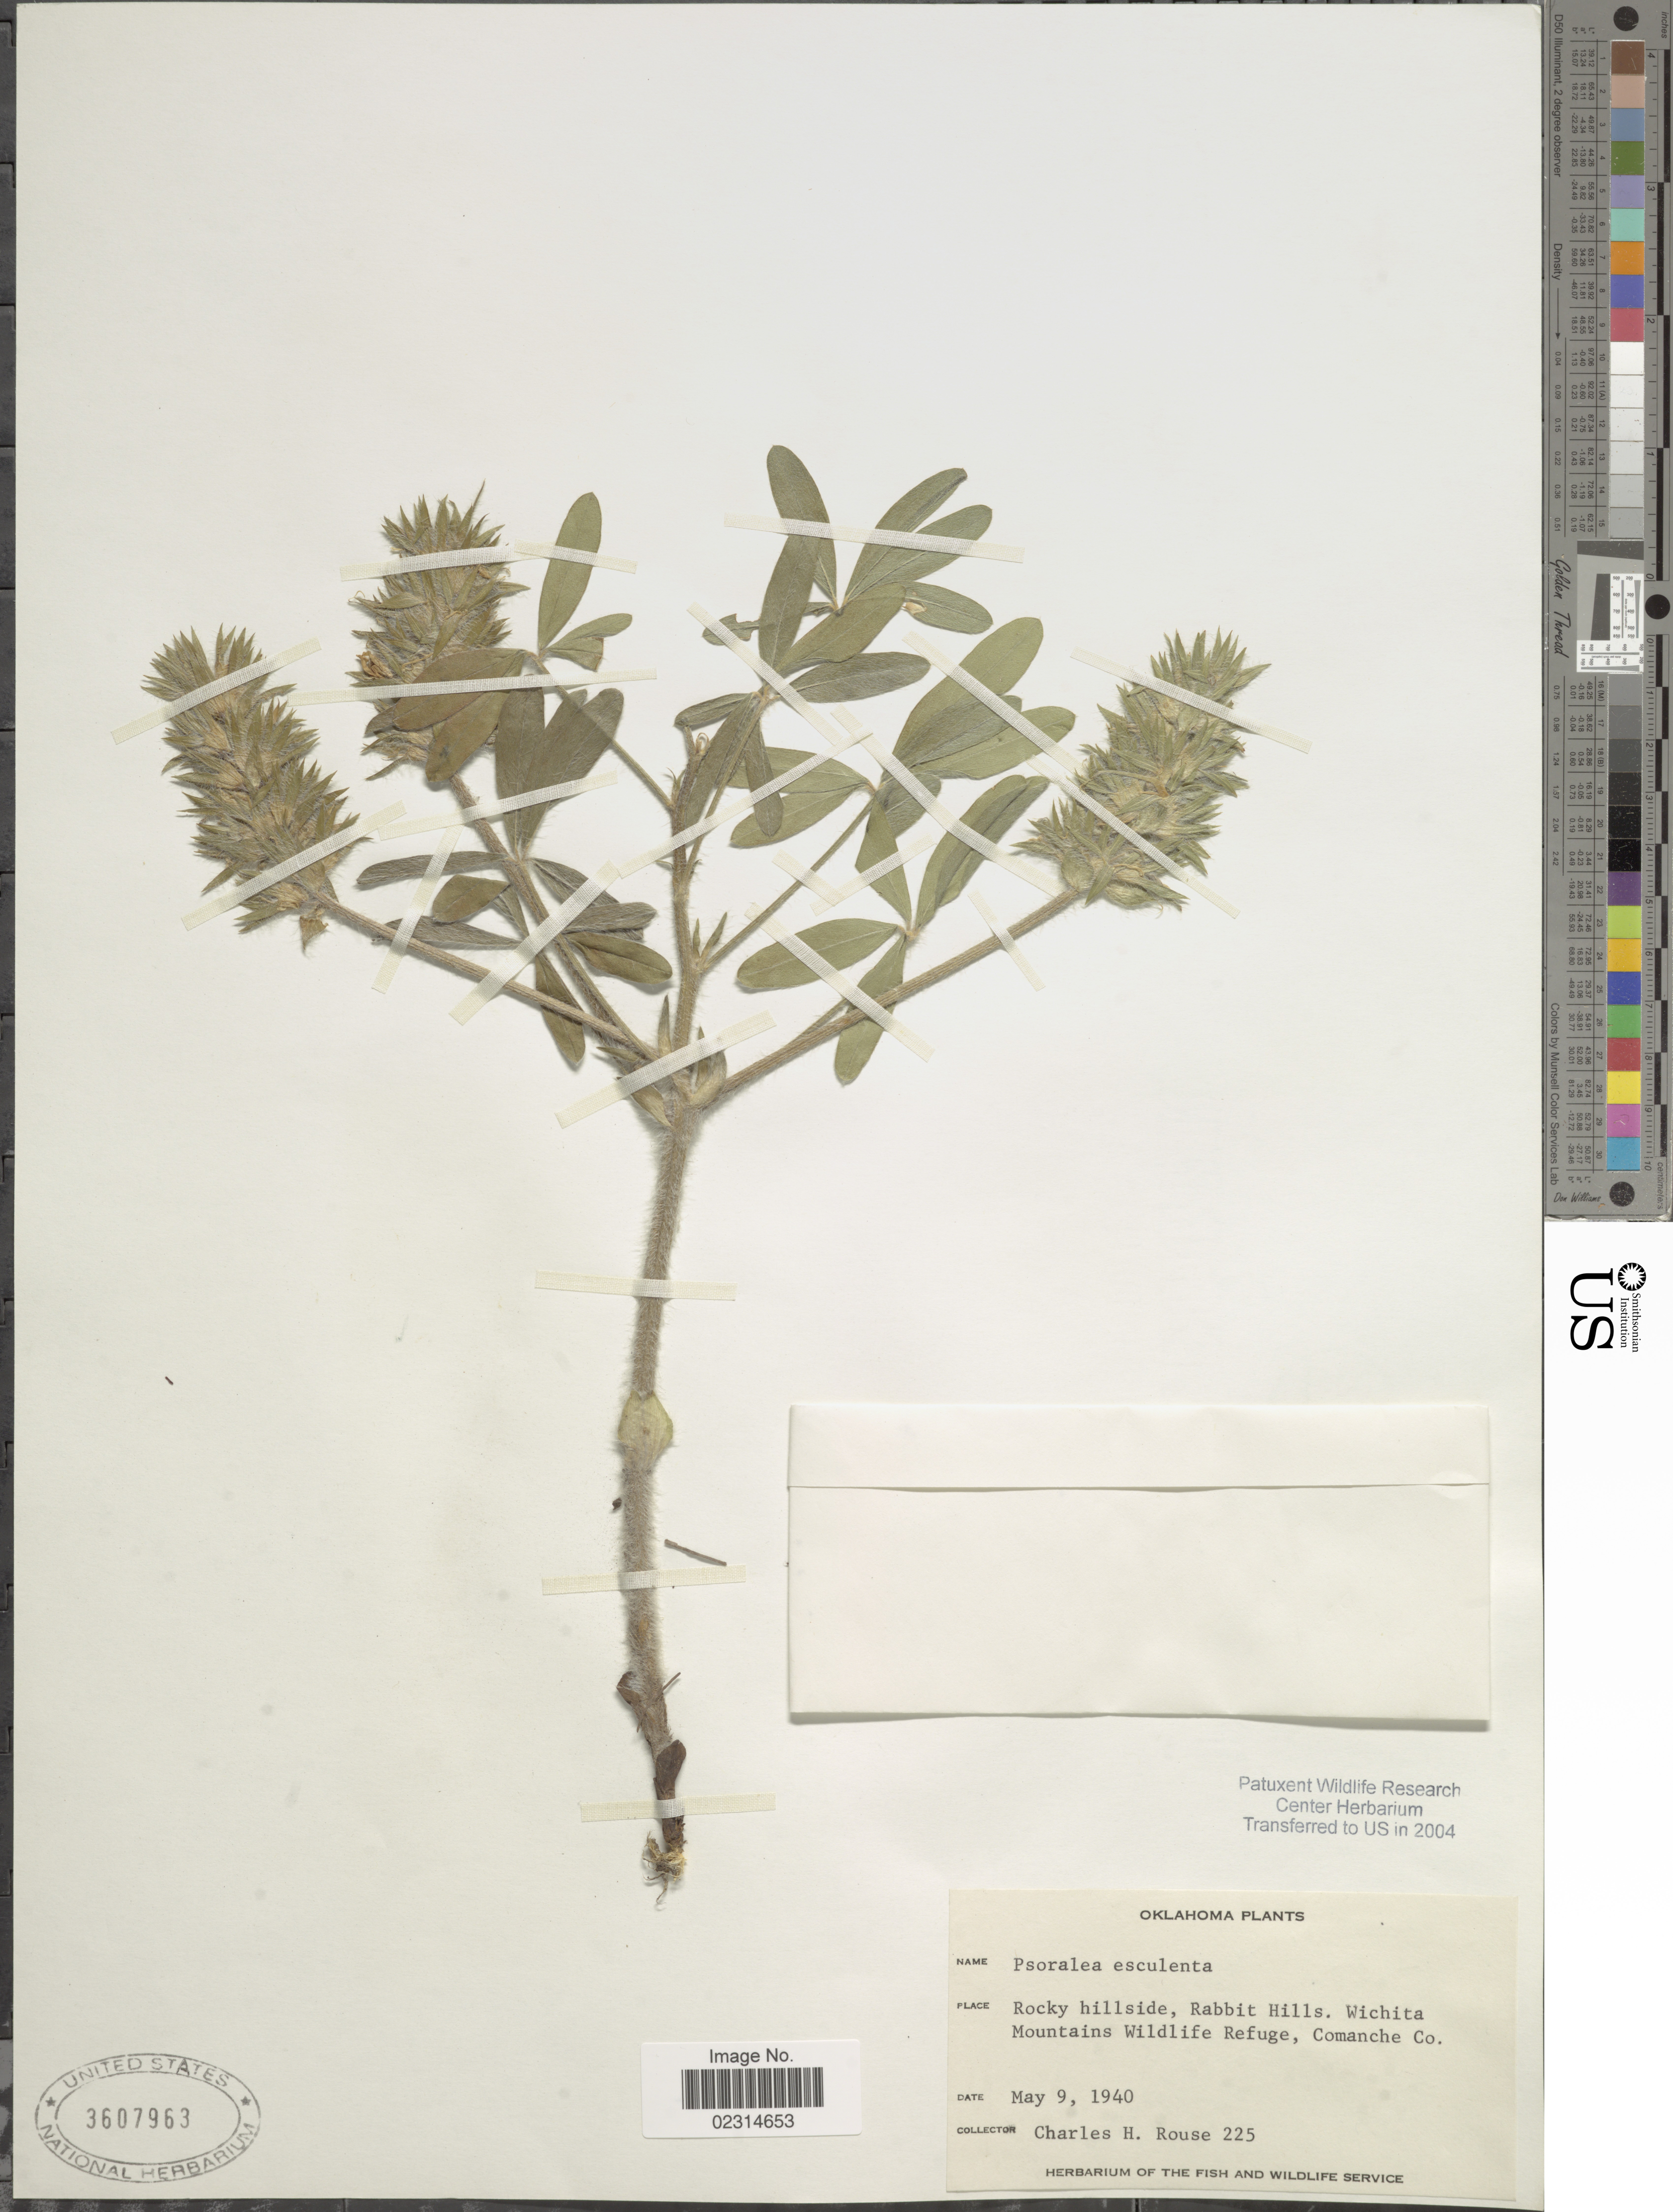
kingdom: Plantae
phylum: Tracheophyta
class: Magnoliopsida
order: Fabales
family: Fabaceae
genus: Pediomelum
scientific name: Pediomelum esculentum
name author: (Pursh) Rydb.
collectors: C. Rouse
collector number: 225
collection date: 1940-05-09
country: United States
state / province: Oklahoma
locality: Rocky hillside, Rabbit Hills, Wichita Mountains Wildlife Refuge, Comanche Co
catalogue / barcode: US 3607963